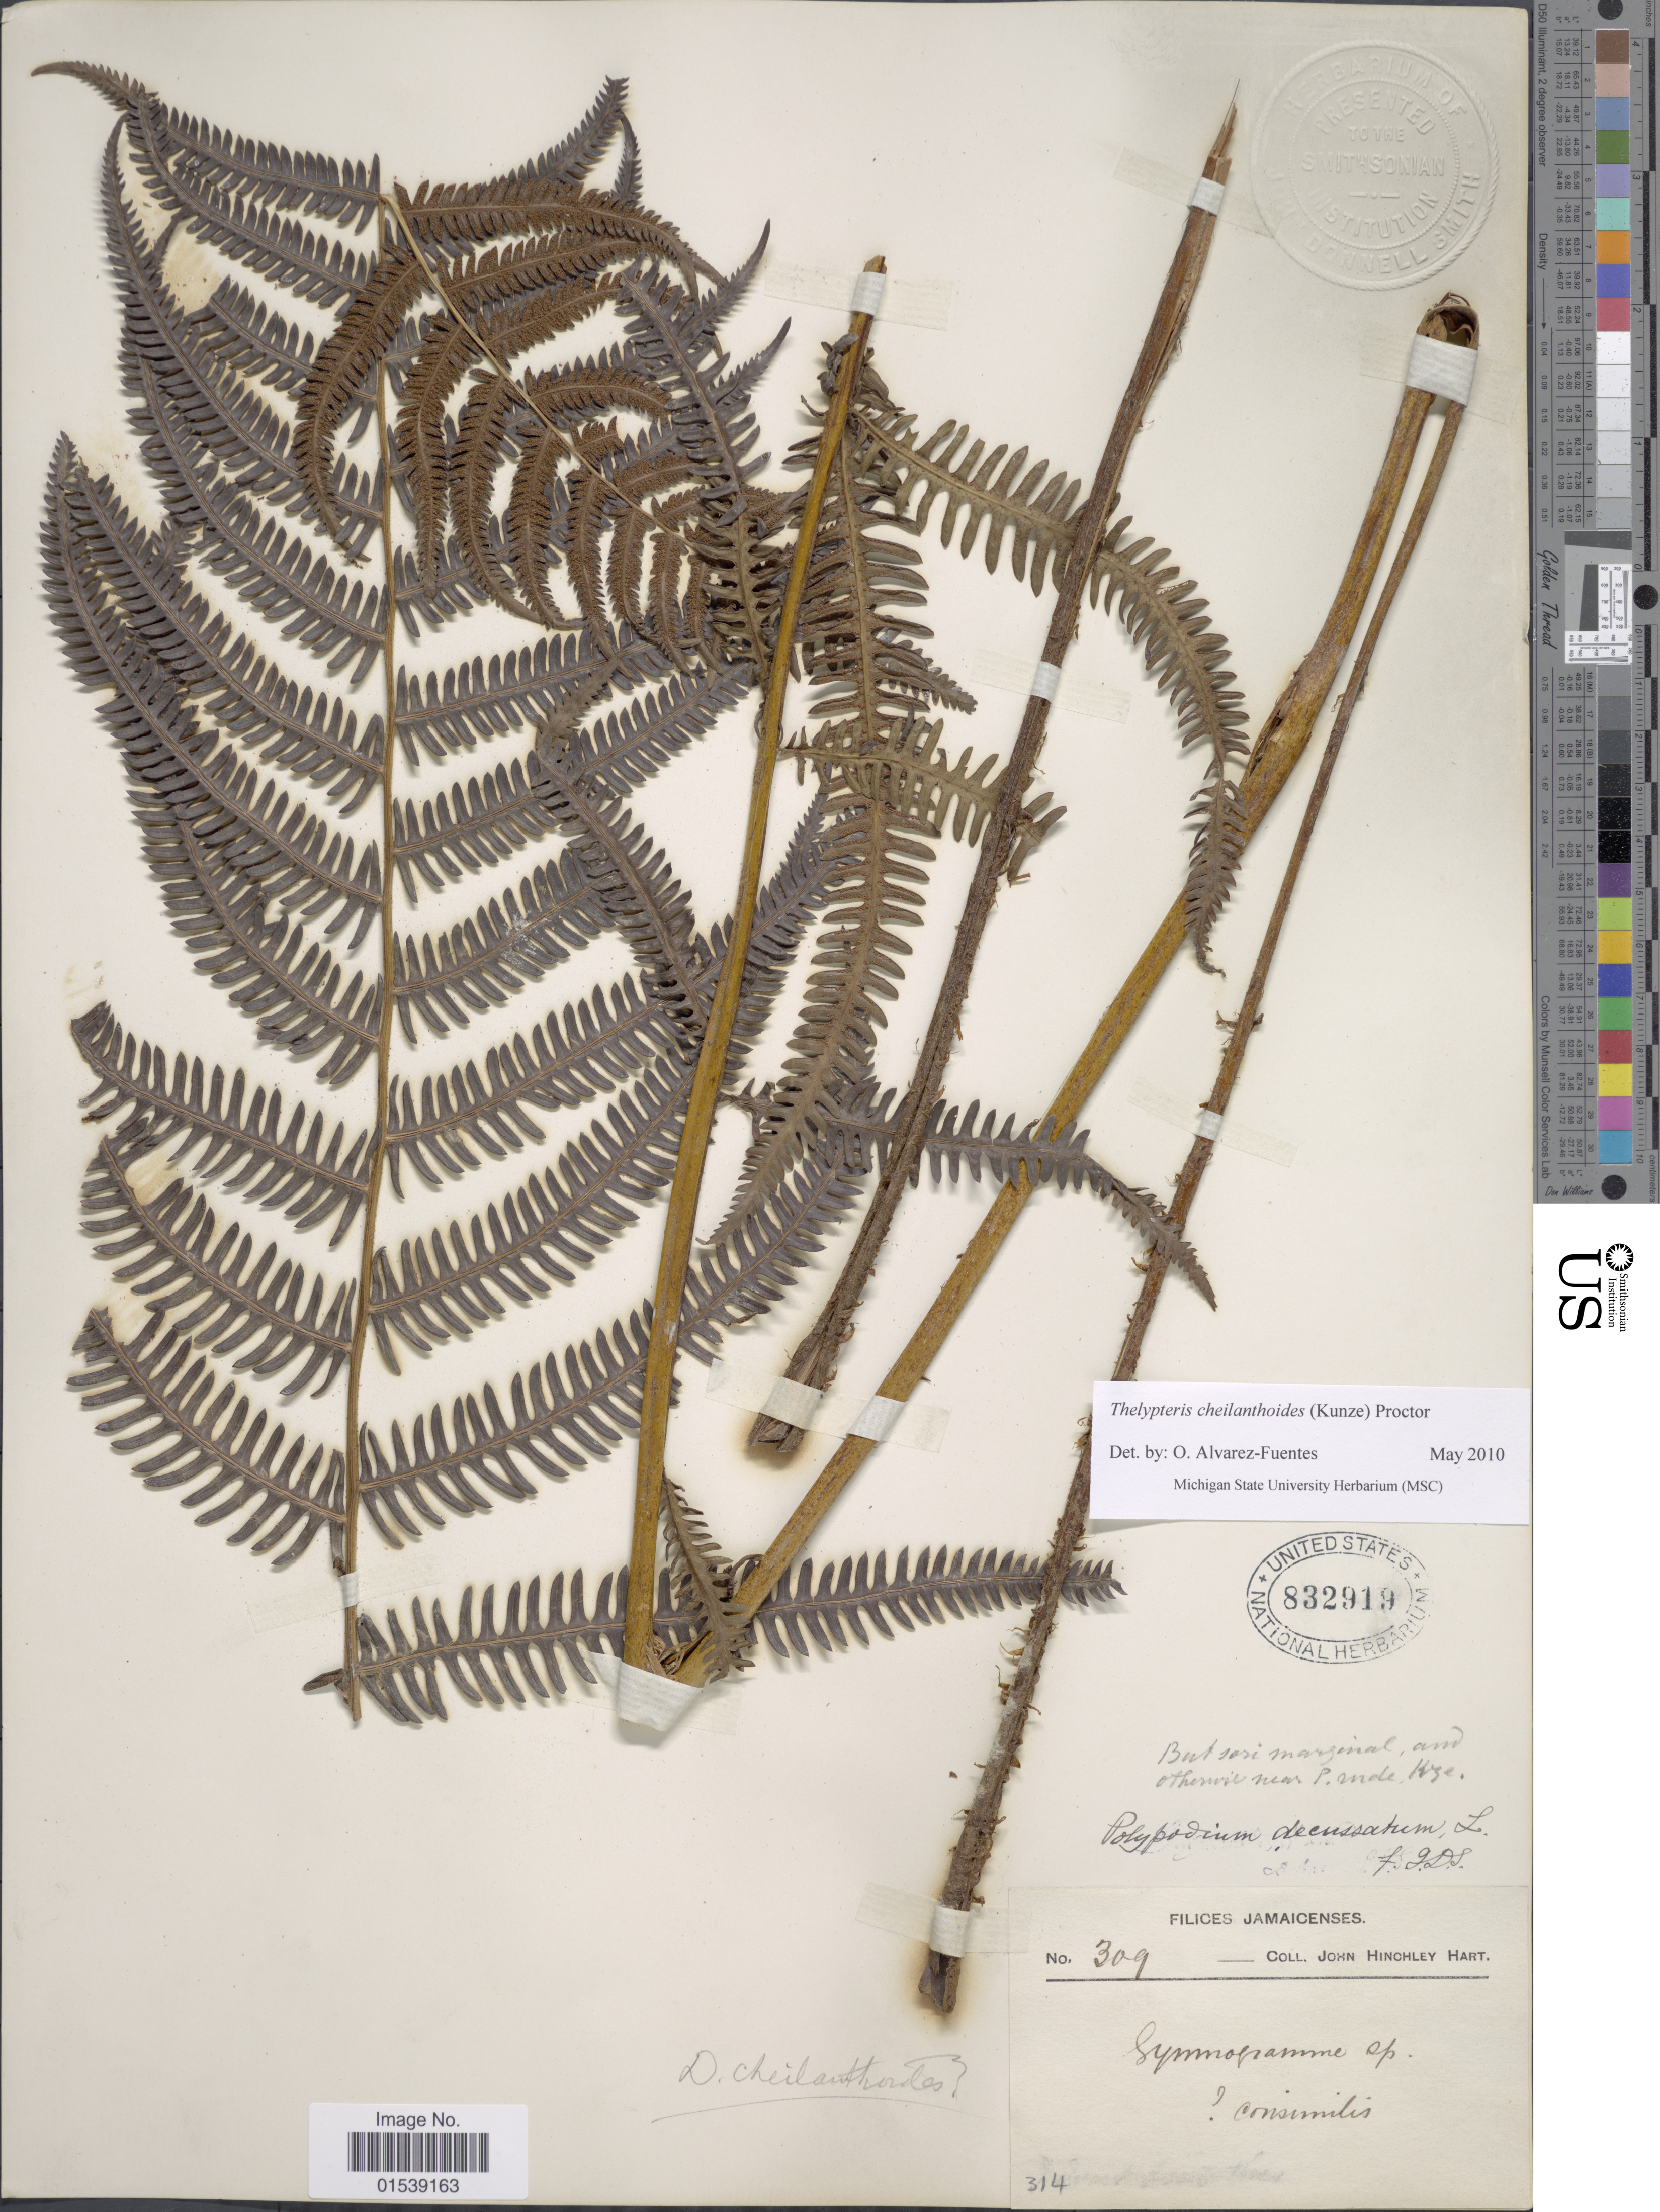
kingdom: Plantae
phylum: Tracheophyta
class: Polypodiopsida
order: Polypodiales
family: Thelypteridaceae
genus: Amauropelta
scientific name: Amauropelta cheilanthoides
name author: (Kunze) Á. Löve & D. Löve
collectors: J. H. Hart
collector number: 309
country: Jamaica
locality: Jamaicenses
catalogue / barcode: US 832919